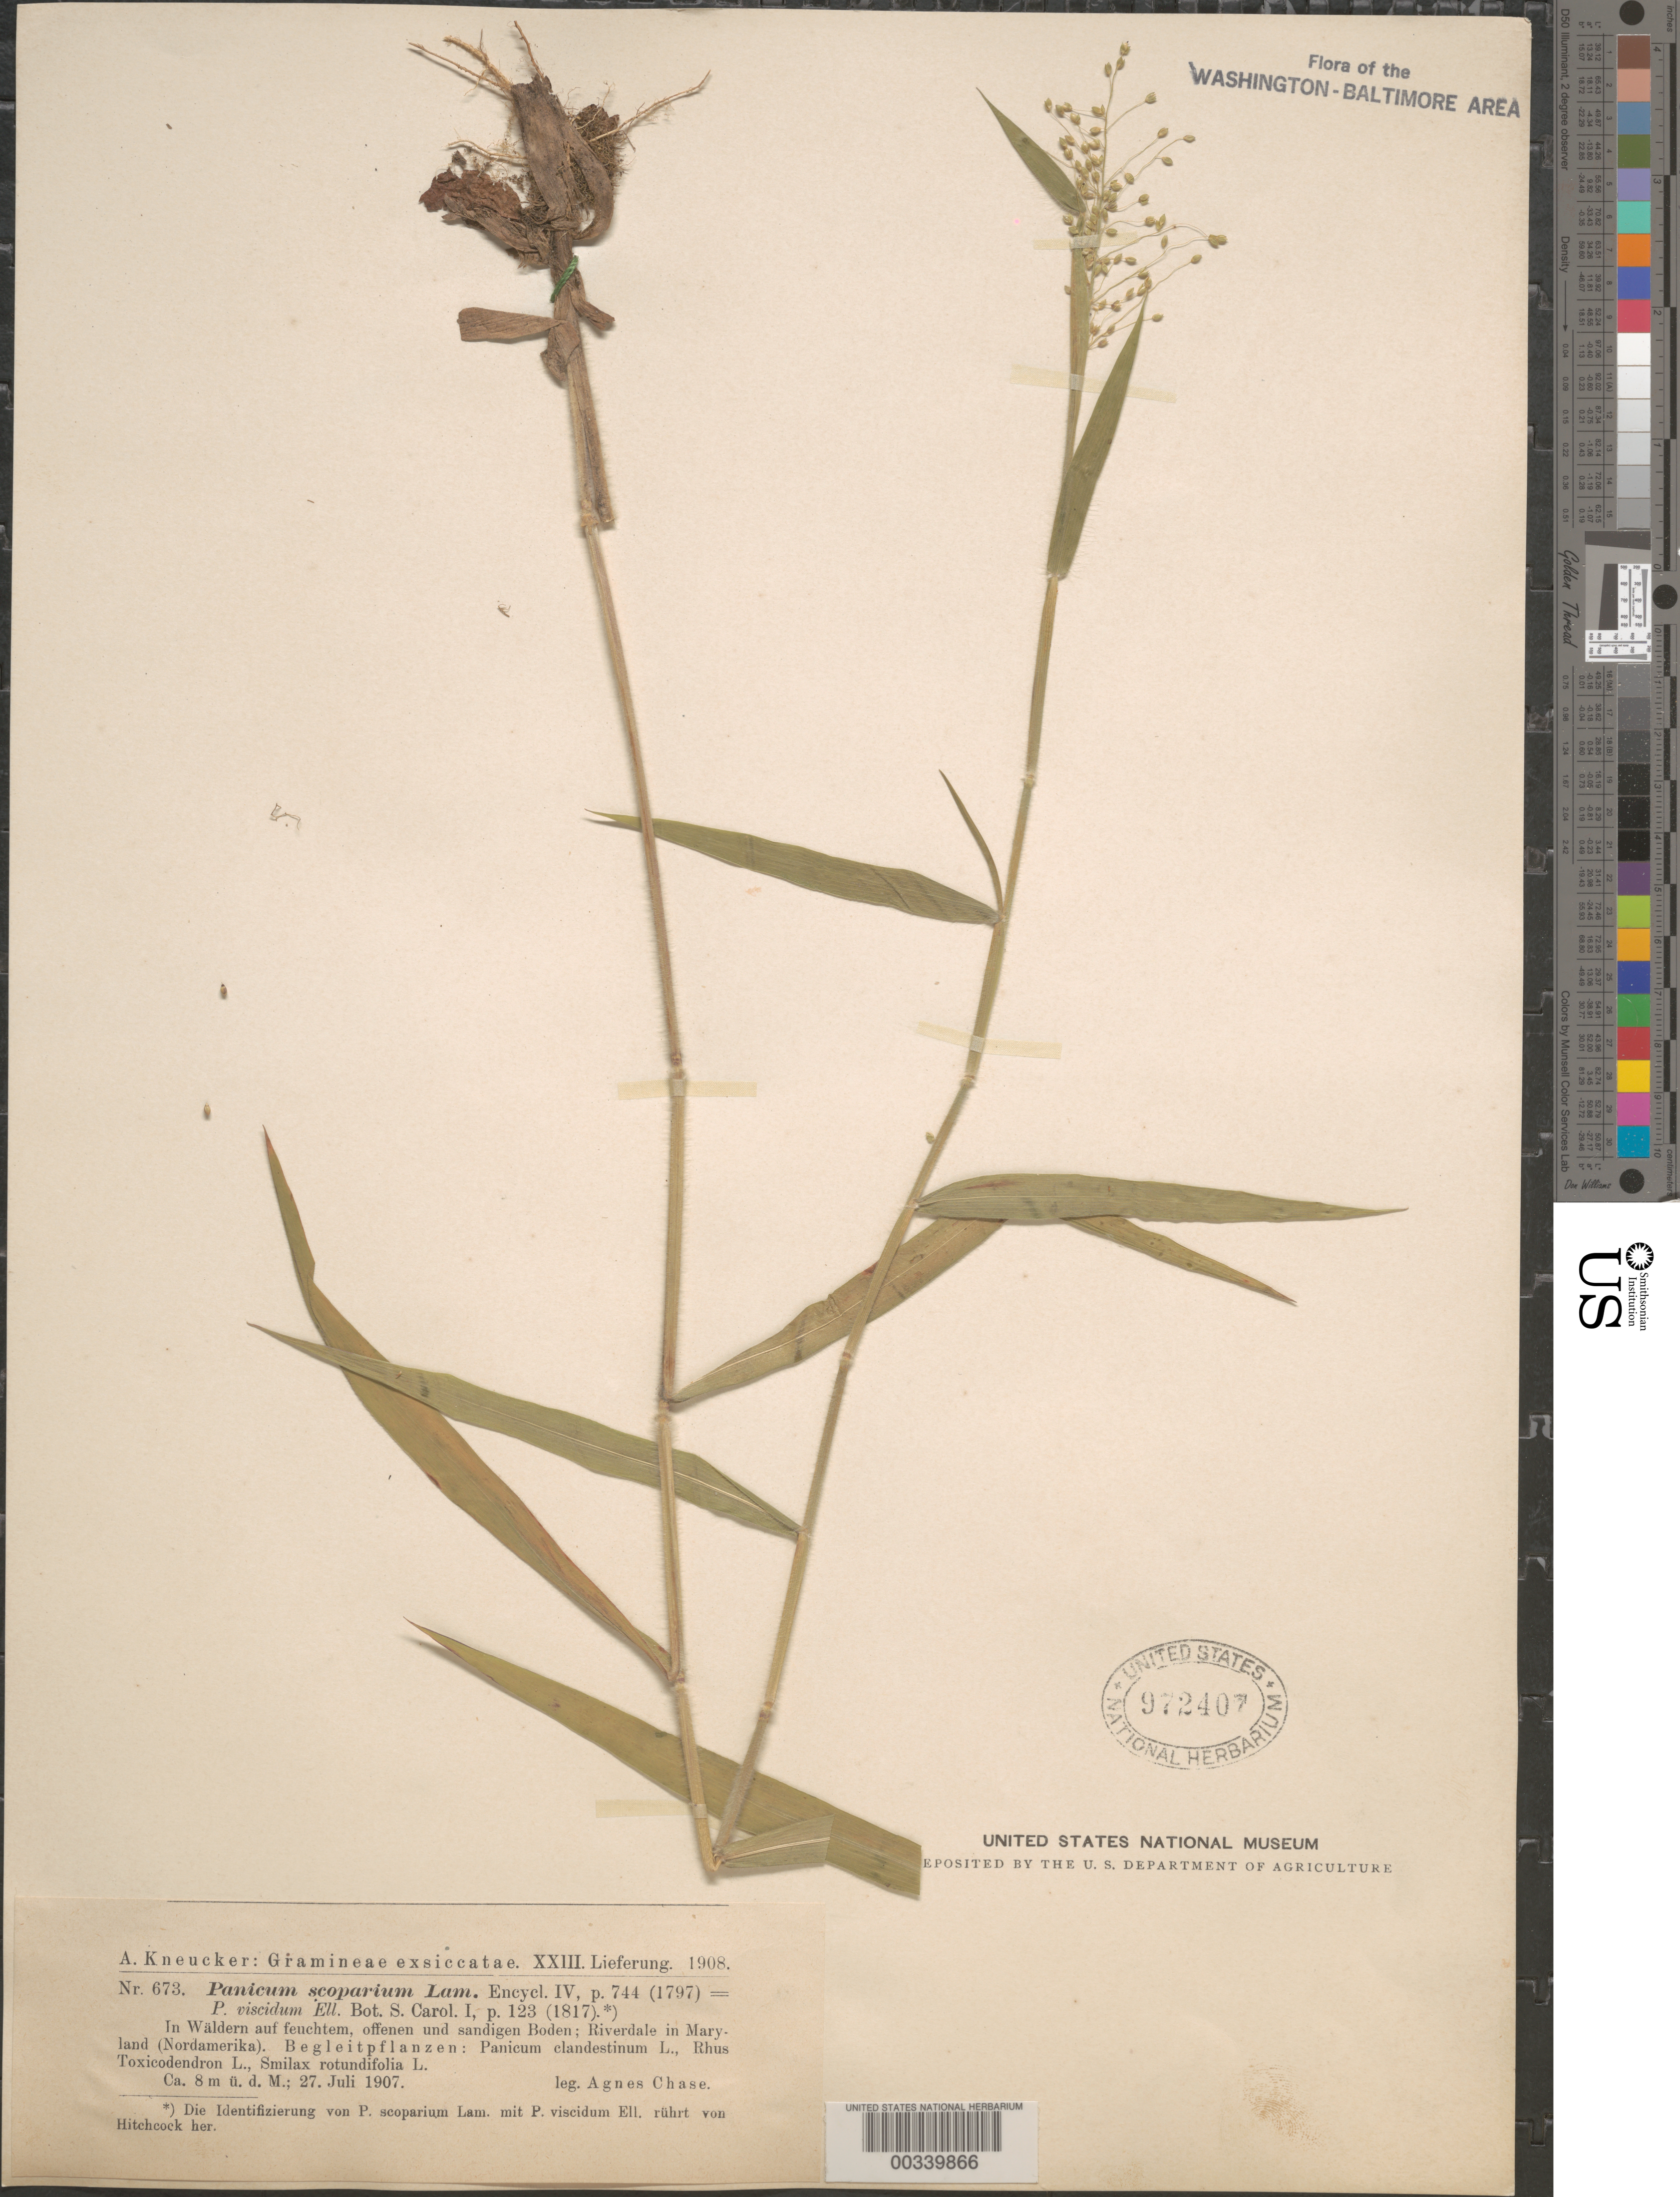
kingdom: Plantae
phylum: Tracheophyta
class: Liliopsida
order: Poales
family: Poaceae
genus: Dichanthelium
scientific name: Dichanthelium scoparium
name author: (Lam.) Gould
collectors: A. Chase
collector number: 673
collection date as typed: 27 Jul 1907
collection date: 1907-07-27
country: United States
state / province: Maryland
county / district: Prince George's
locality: Riverdale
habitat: Sandy soil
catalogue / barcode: US 972407